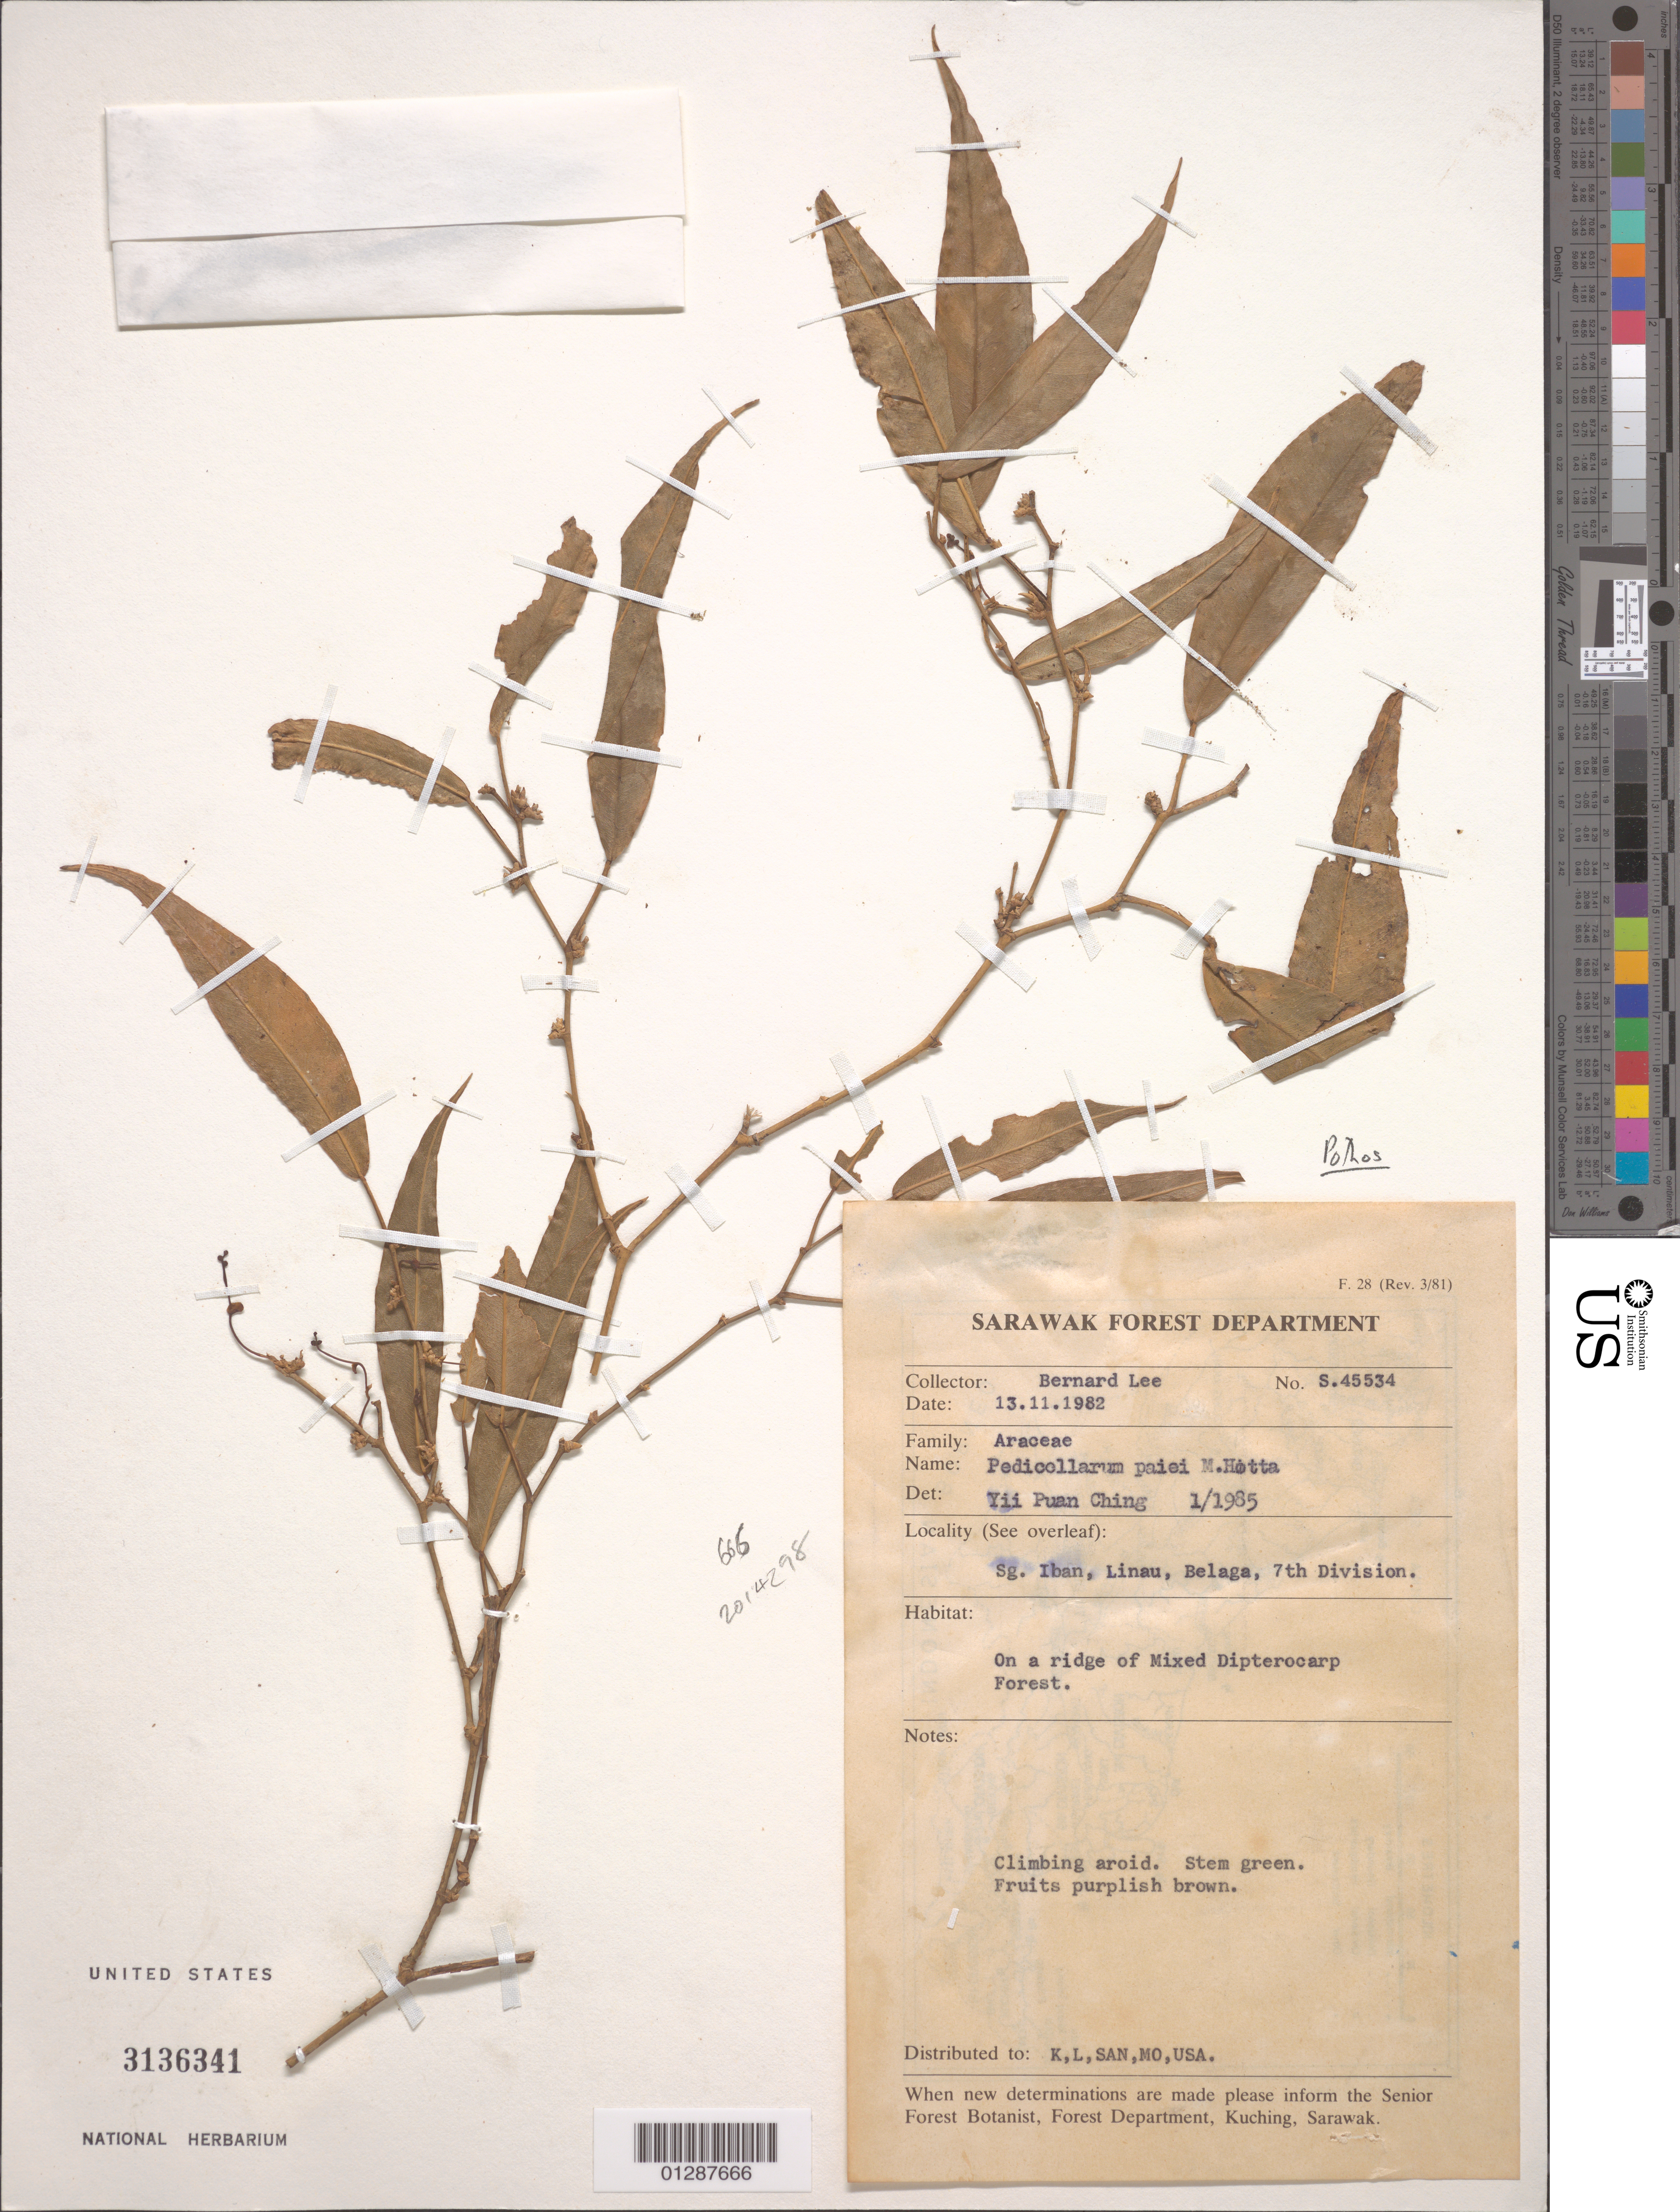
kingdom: Plantae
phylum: Tracheophyta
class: Liliopsida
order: Alismatales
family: Araceae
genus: Pothos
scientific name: Pothos paiei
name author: (Hotta) S.Y. Wong ex A. Hay & P.C. Boyce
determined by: Ma, Zheng Xu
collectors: B. Lee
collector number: S 45534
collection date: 1982-11-13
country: Malaysia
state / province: Sarawak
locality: Sg. Iban, Linau, Belaga, 7th Division.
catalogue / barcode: US 3136341